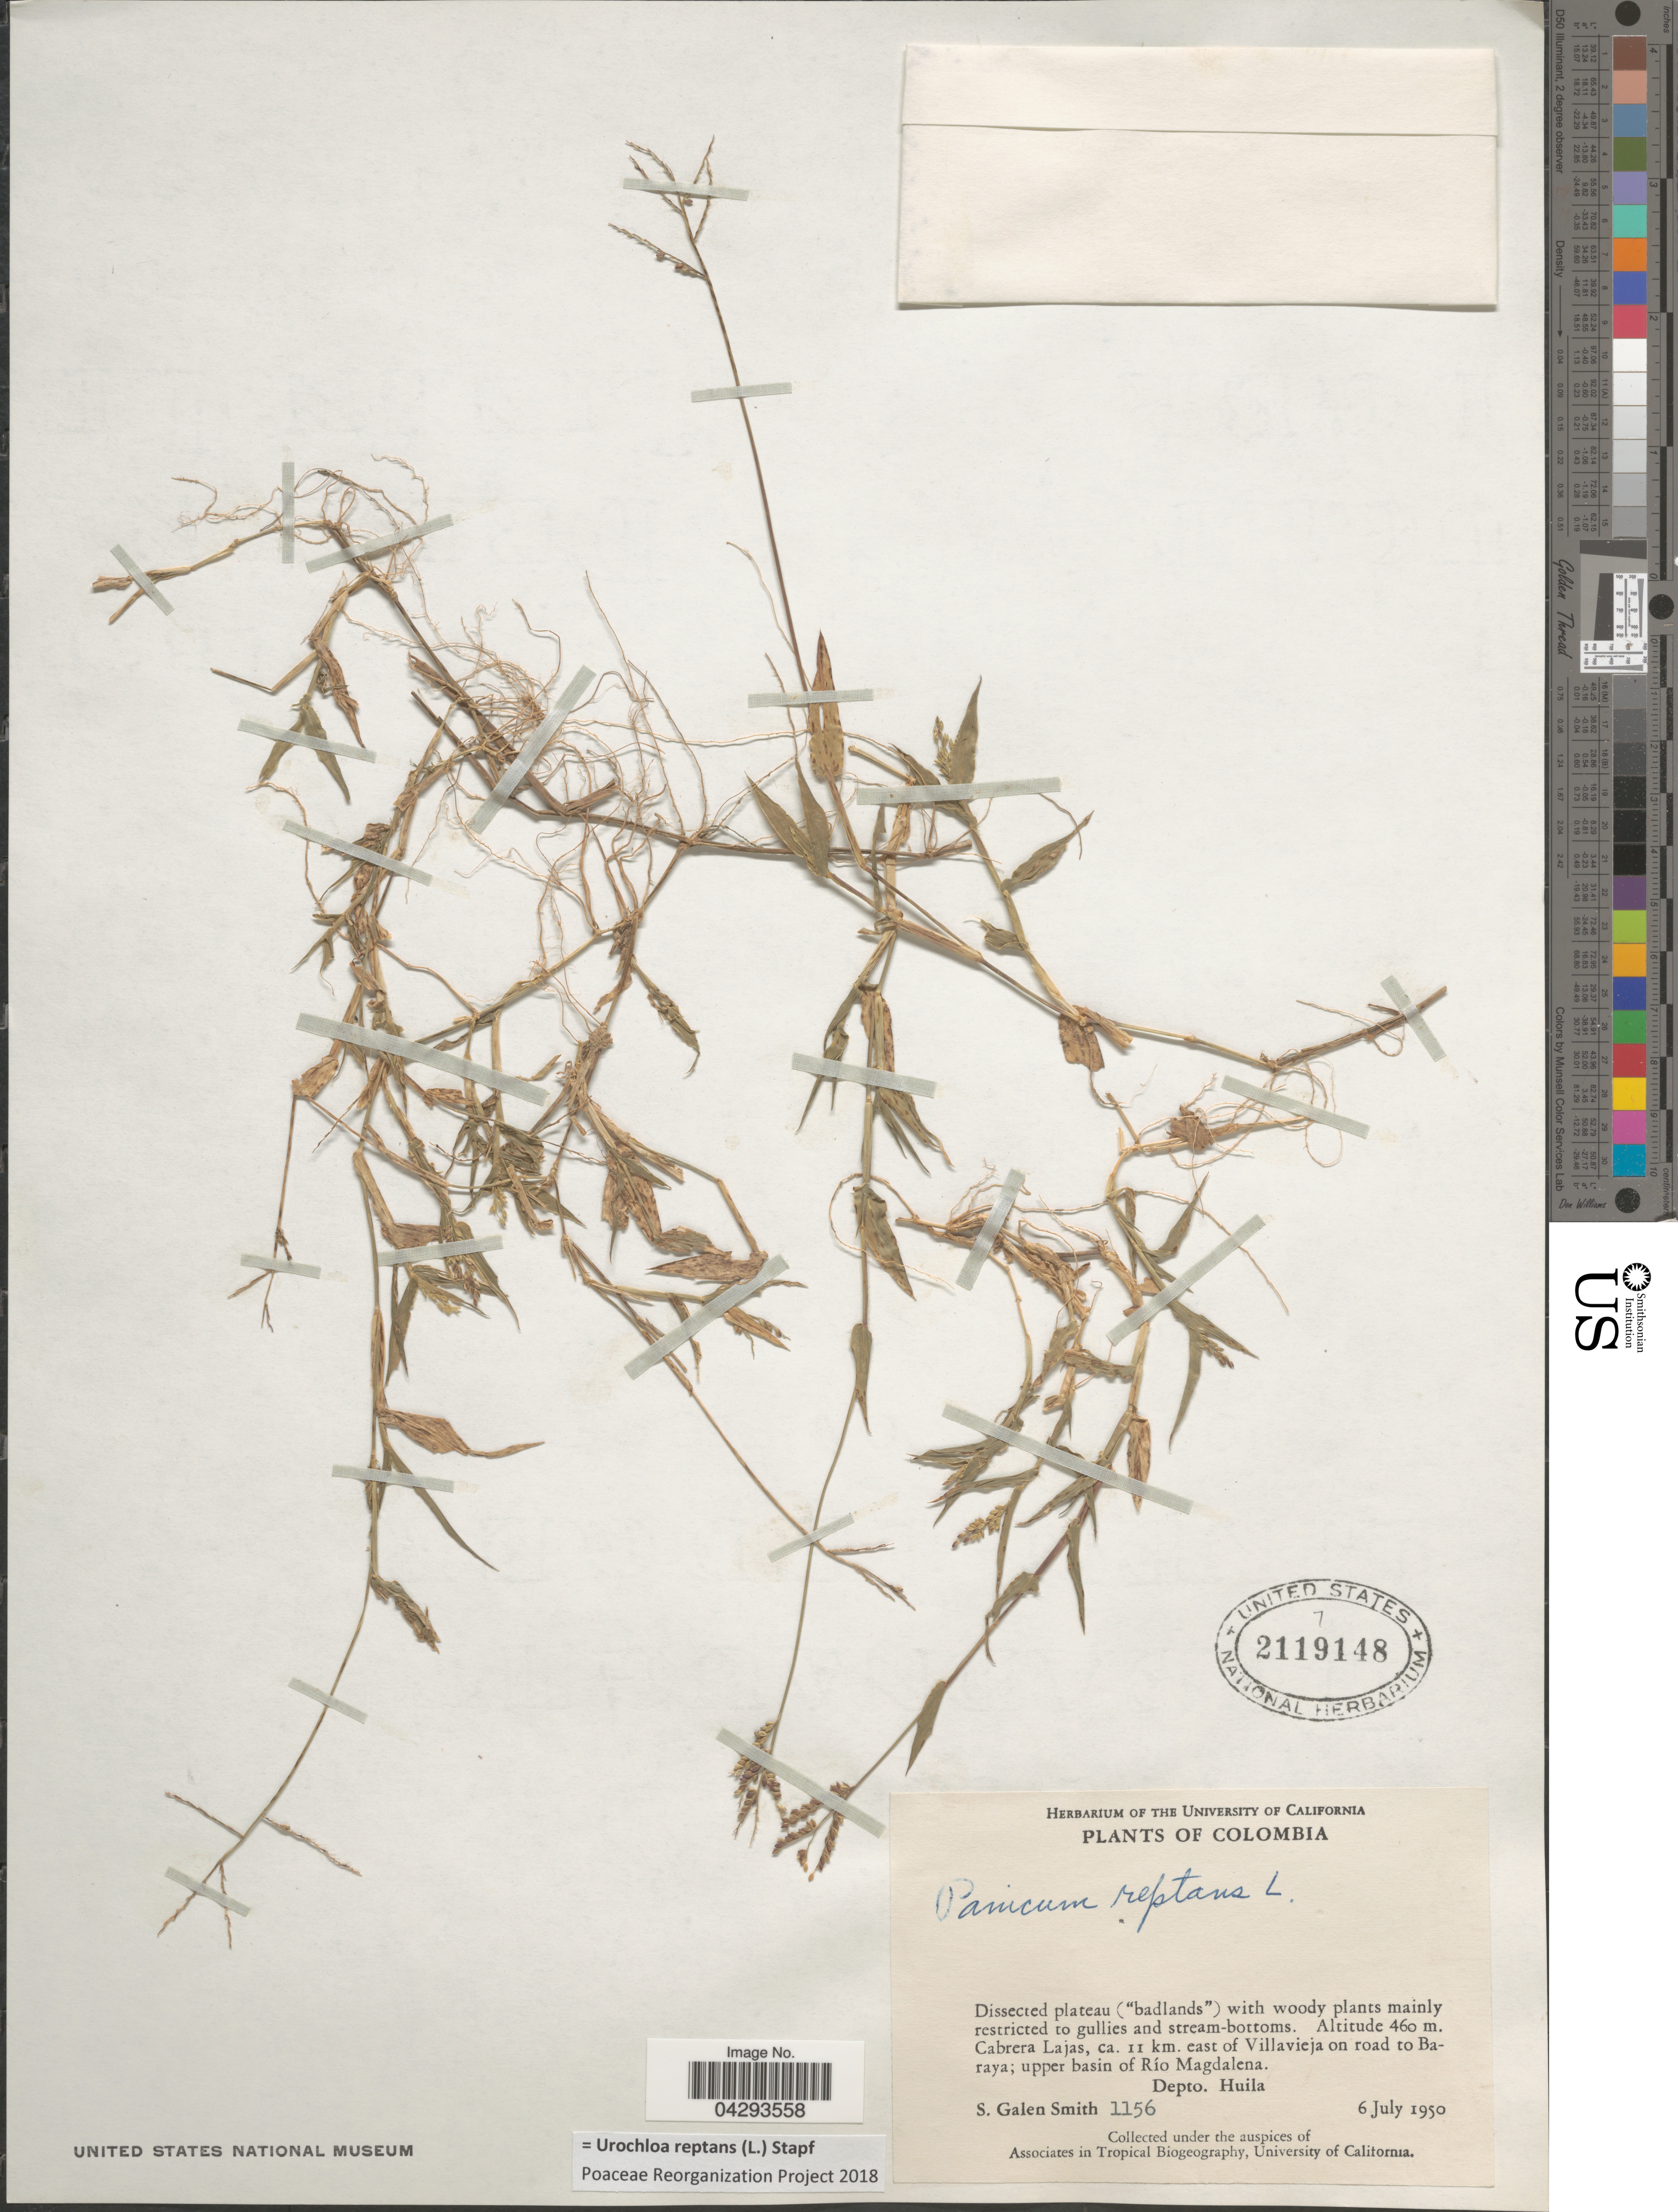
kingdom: Plantae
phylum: Tracheophyta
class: Liliopsida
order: Poales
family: Poaceae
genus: Urochloa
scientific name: Urochloa reptans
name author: (L.) Stapf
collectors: S. G. Smith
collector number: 1156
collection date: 1950-07-06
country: Colombia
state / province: Huila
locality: Cabrera Lajas, ca. 11 km. east of Villavieja on road to Baraya; upper basin of Río Magdalena. Depto. Huila.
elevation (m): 460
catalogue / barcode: US 2119148